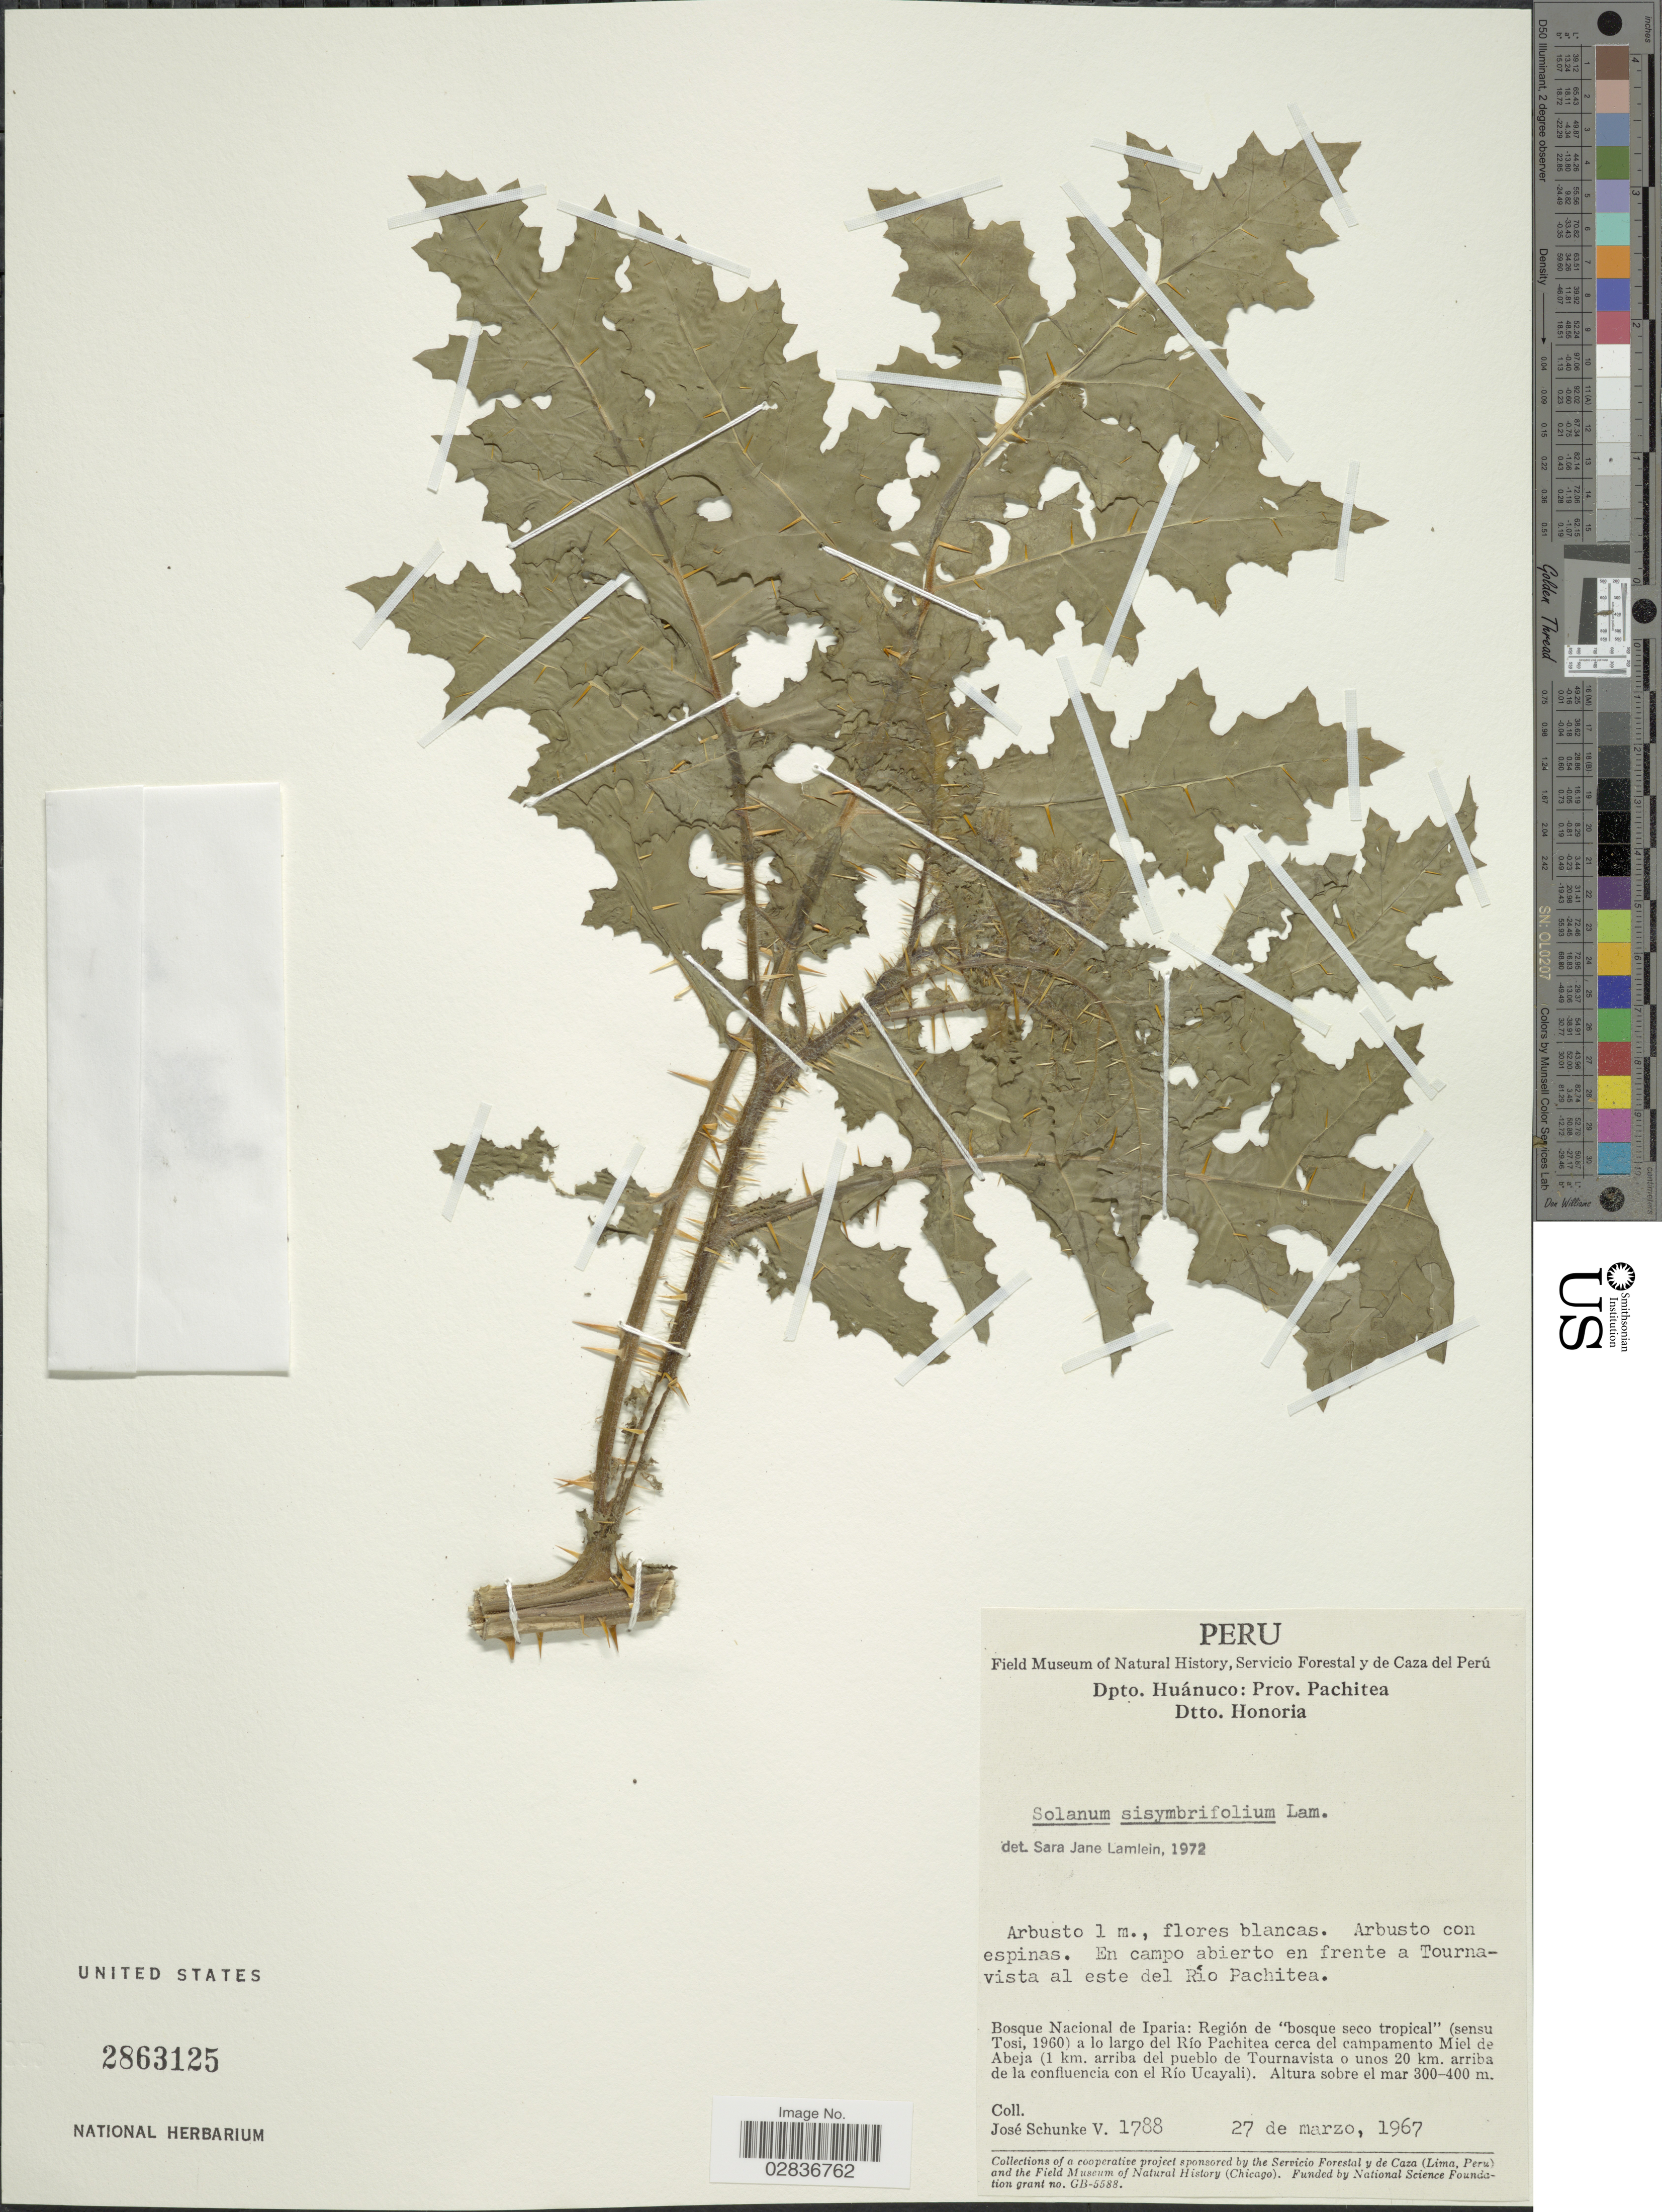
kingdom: Plantae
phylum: Tracheophyta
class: Magnoliopsida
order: Solanales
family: Solanaceae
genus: Solanum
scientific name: Solanum sisymbriifolium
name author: Lam.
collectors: J. Schunke Vigo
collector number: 1788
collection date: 1967-03-27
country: Peru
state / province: Huánuco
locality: Dpto. Huánuco: Prov. Pachitea. Dtto. Honoria. En campo abierto en frente a Tournavista al este del Río Pachitea. Bosque Nacional de Iparia: Región de "bosque seco tropical" (sensu Tosi, 1960) a lo largo del Río Pachitea cerca del campamento Miel de Abeja (1 km. arriba del pueblo de Tournavista o unos 20 km. arriba de la confluencia con el Río Ucayali).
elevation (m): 300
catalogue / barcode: US 2863125